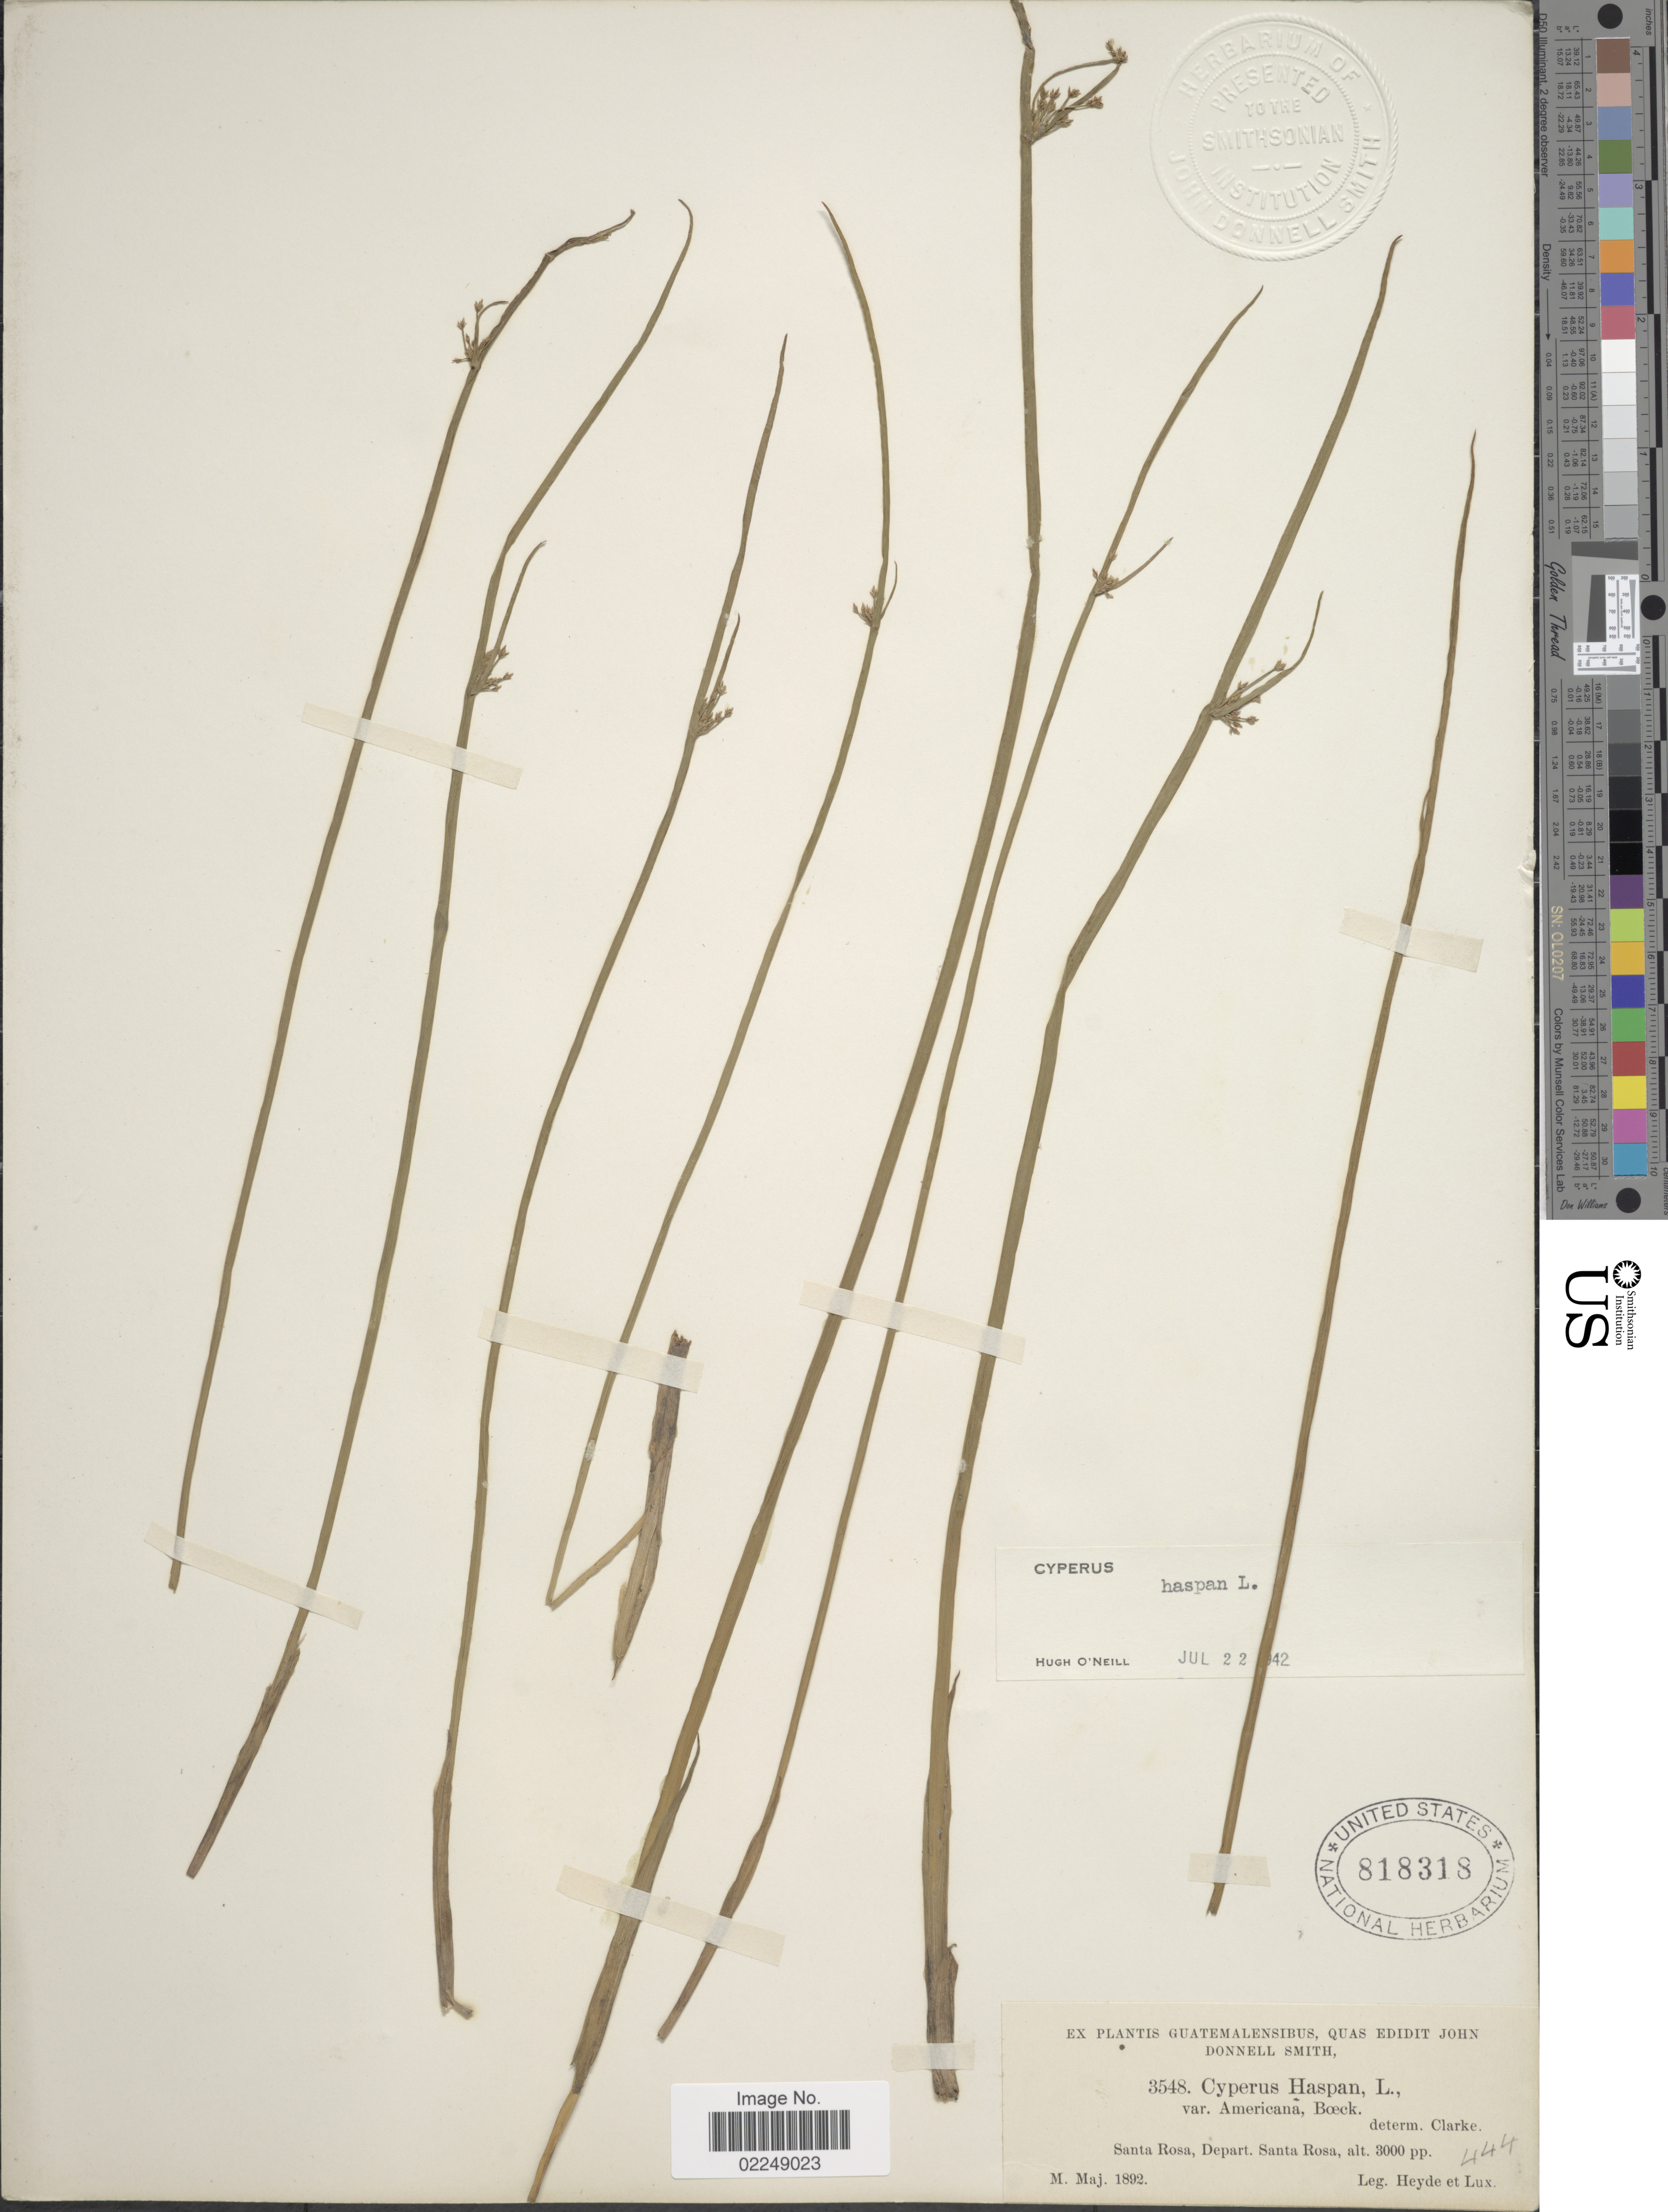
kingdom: Plantae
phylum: Tracheophyta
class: Liliopsida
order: Poales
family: Cyperaceae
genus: Cyperus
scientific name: Cyperus haspan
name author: L.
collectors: Heyde & Lux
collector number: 35848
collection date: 1892-05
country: Guatemala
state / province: Santa Rosa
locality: Santa Rosa, Depart. Santa Rosa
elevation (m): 914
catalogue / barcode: US 818318